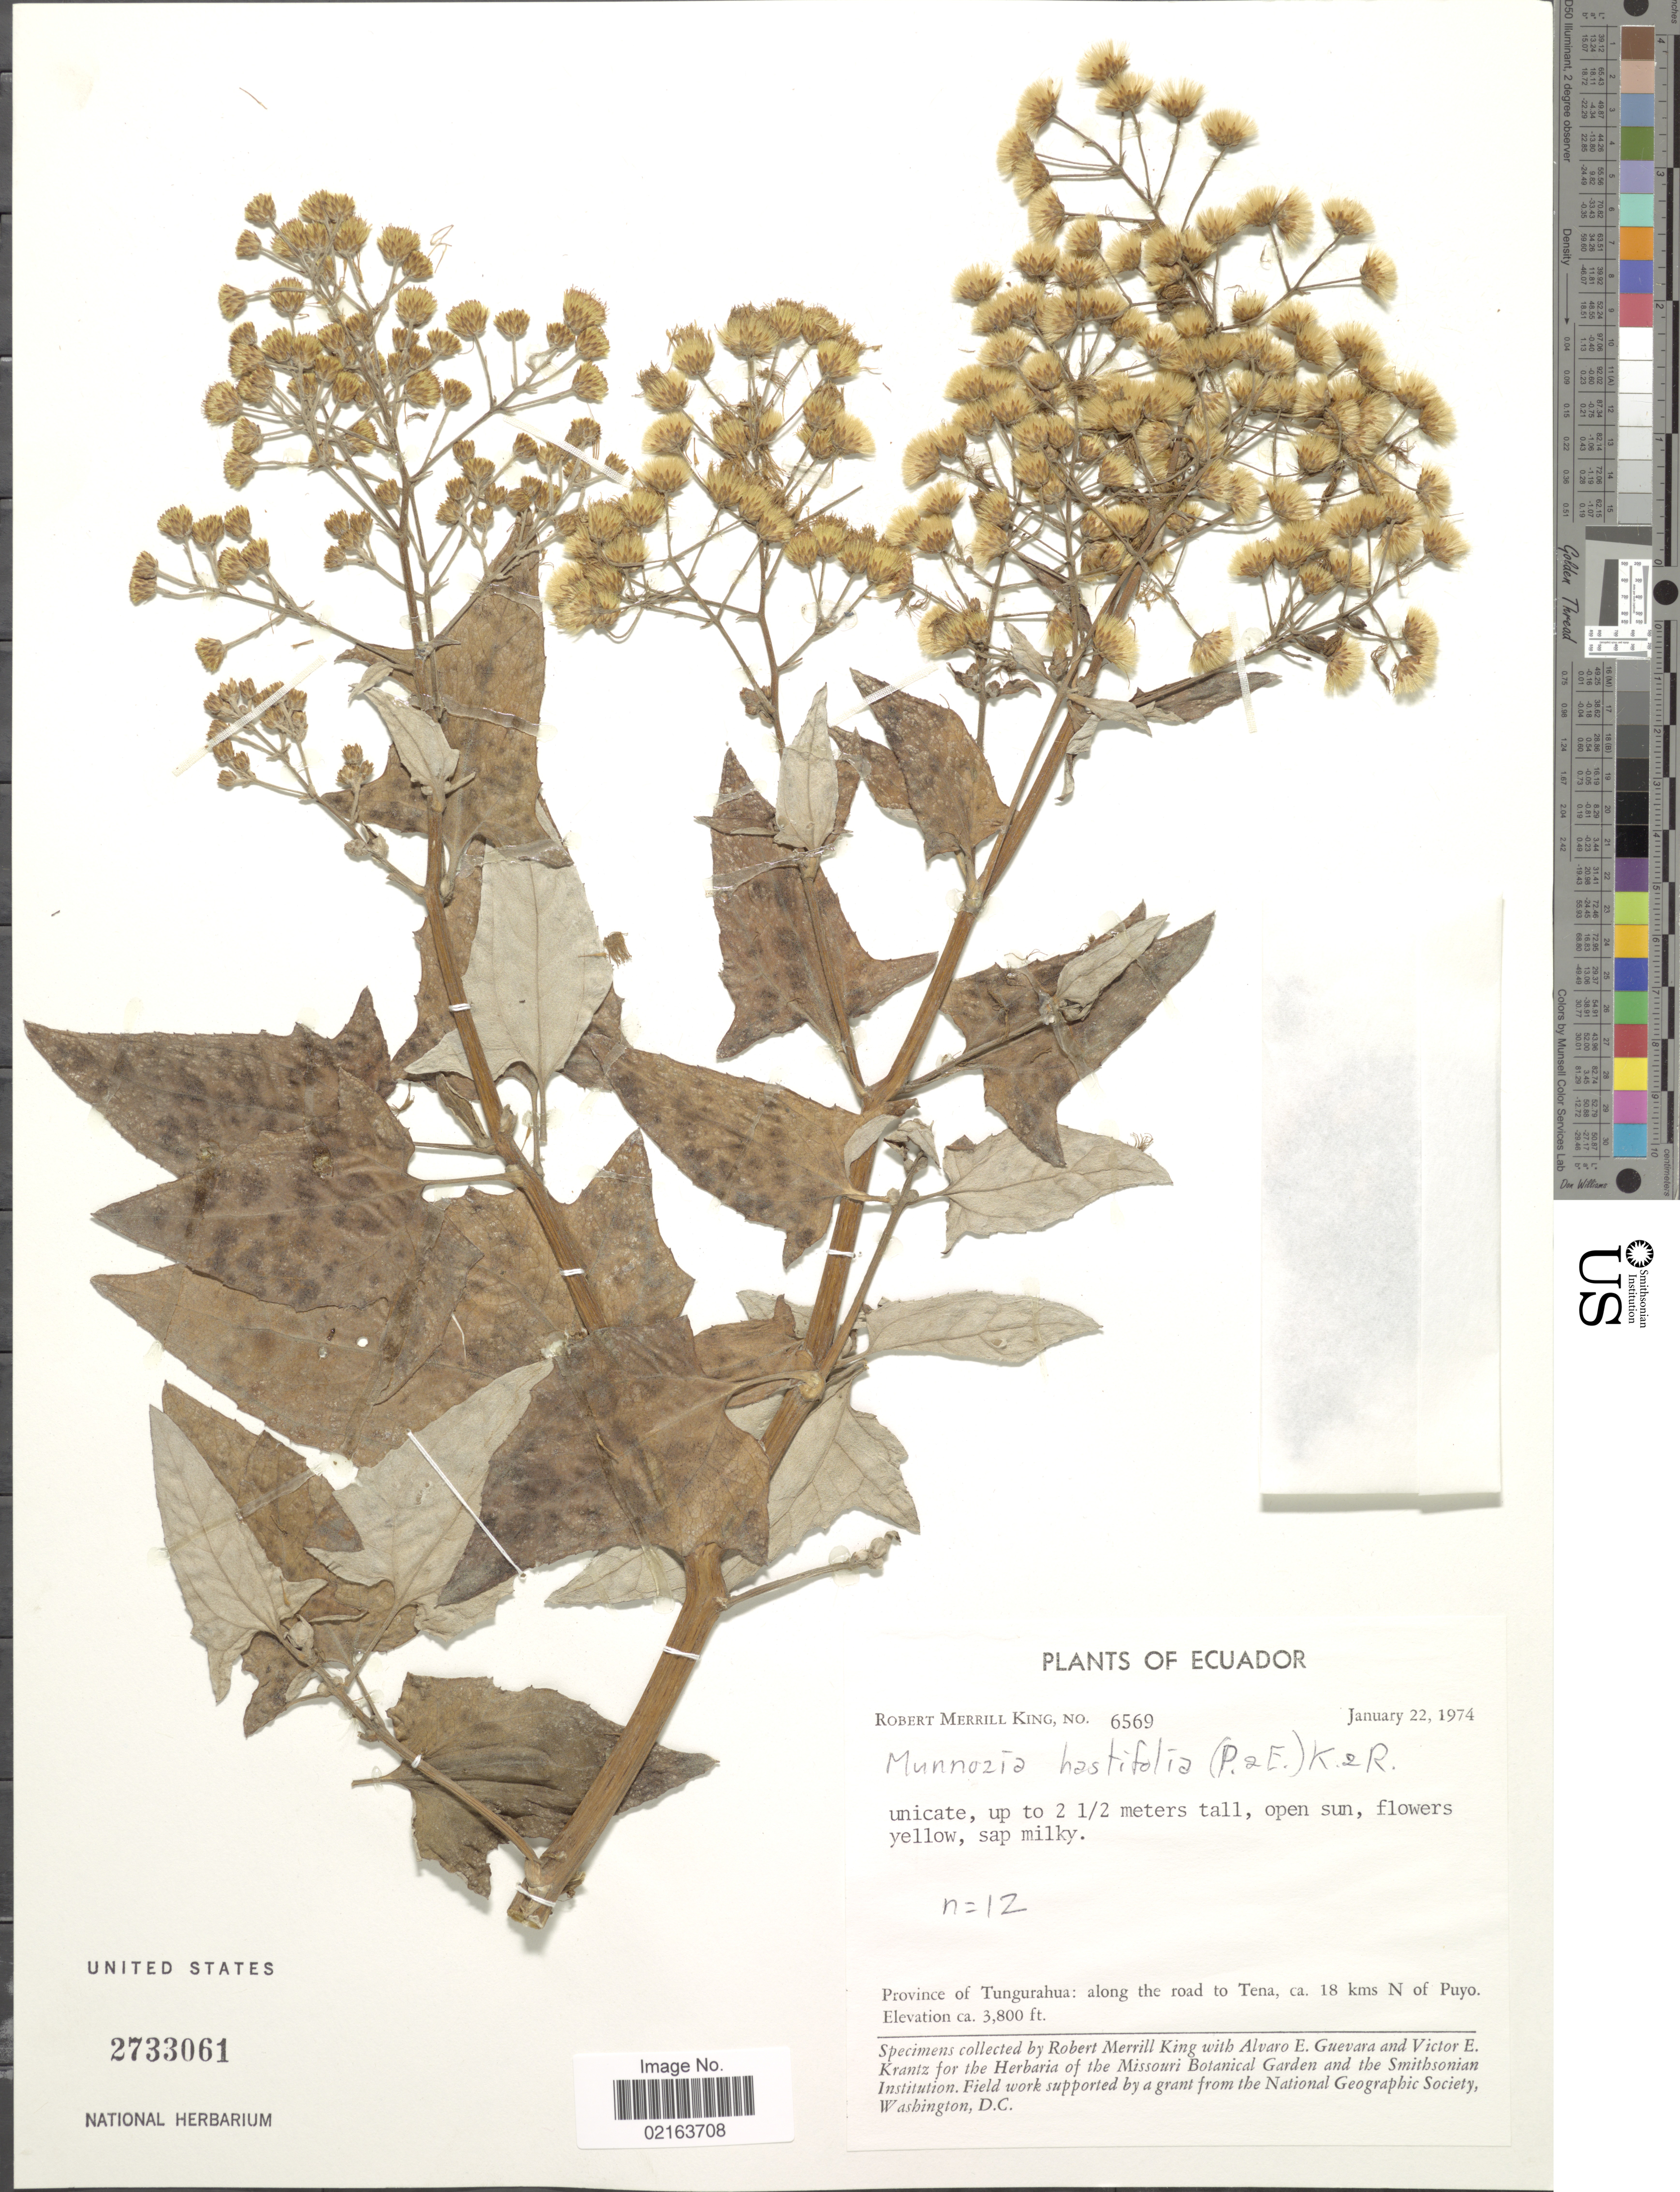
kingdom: Plantae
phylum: Tracheophyta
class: Magnoliopsida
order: Asterales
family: Asteraceae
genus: Munnozia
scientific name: Munnozia hastifolia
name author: (Poepp.) H. Rob. & Brettell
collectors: R. M. King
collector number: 6569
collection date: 1974-01-22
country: Ecuador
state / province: Tungurahua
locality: Province of Tungurahua: along the road to Tena, 18 kms N of Puyo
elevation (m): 1158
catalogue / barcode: US 2733061